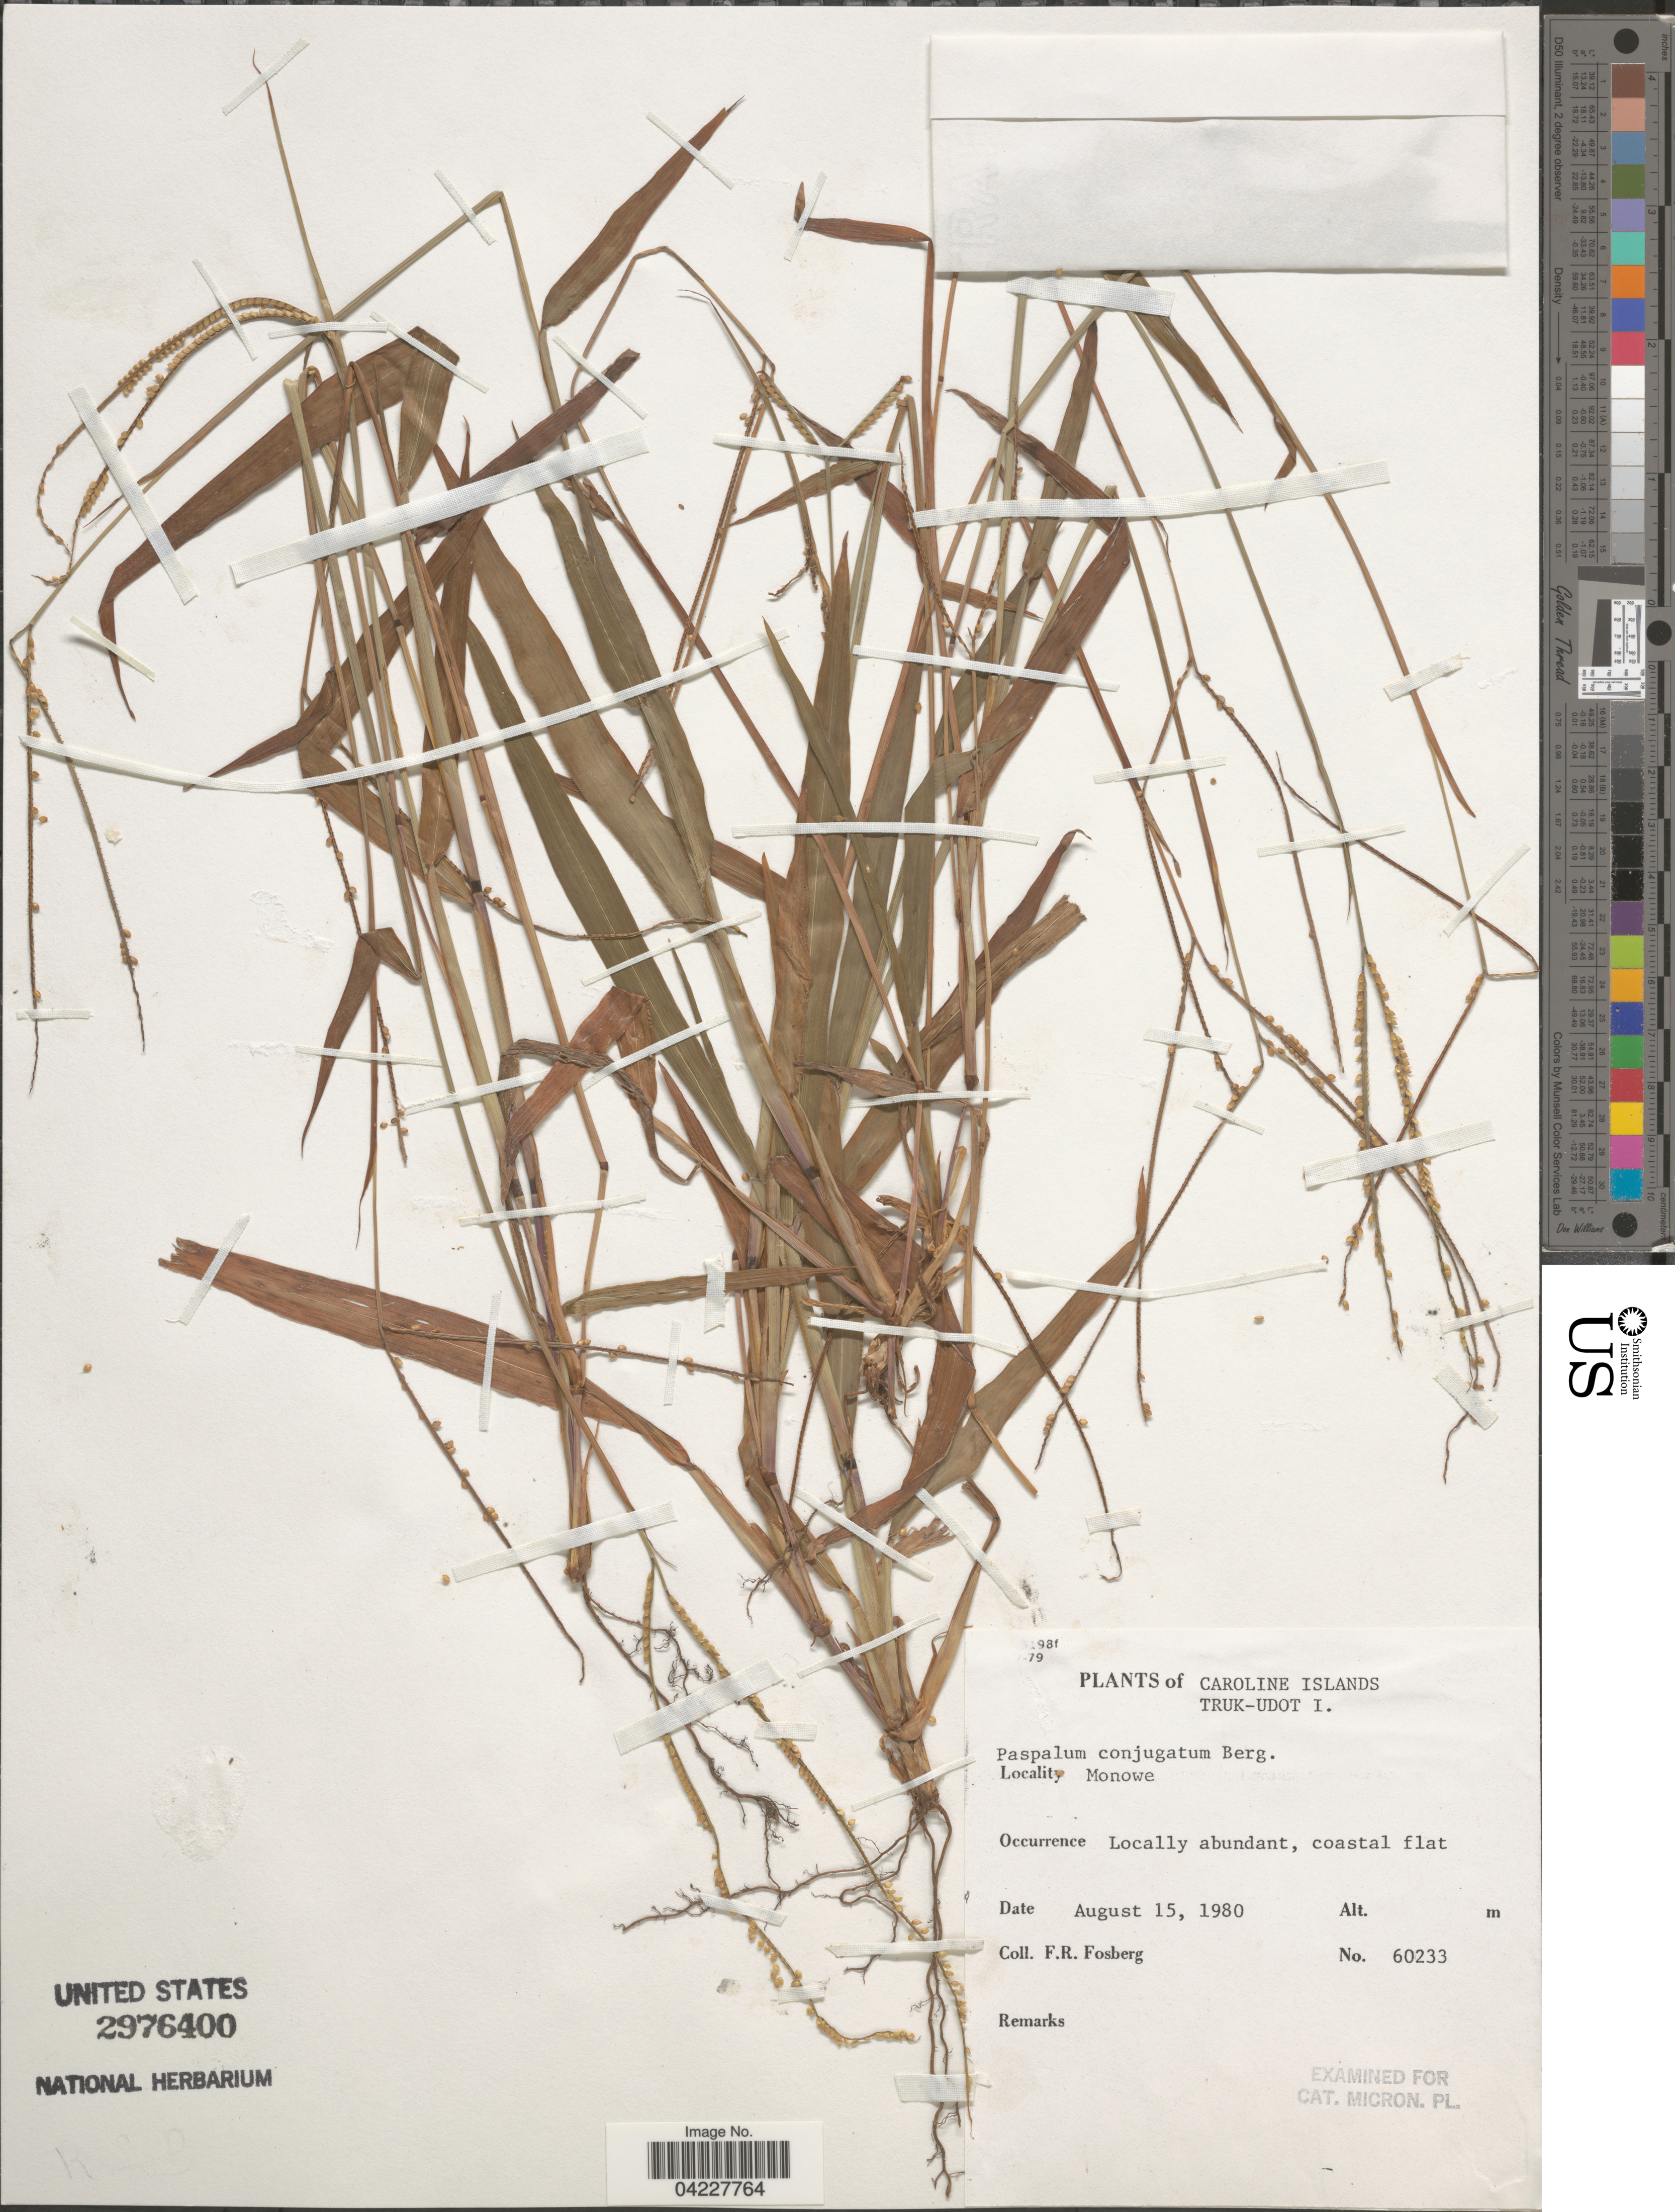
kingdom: Plantae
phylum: Tracheophyta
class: Liliopsida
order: Poales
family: Poaceae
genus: Paspalum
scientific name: Paspalum conjugatum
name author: P.J. Bergius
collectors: F. R. Fosberg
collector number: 60233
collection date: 1980-08-15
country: Micronesia, Federated States of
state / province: Truk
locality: Caroline Islands. Truk-Udot I. Monowe.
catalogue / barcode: US 2976400